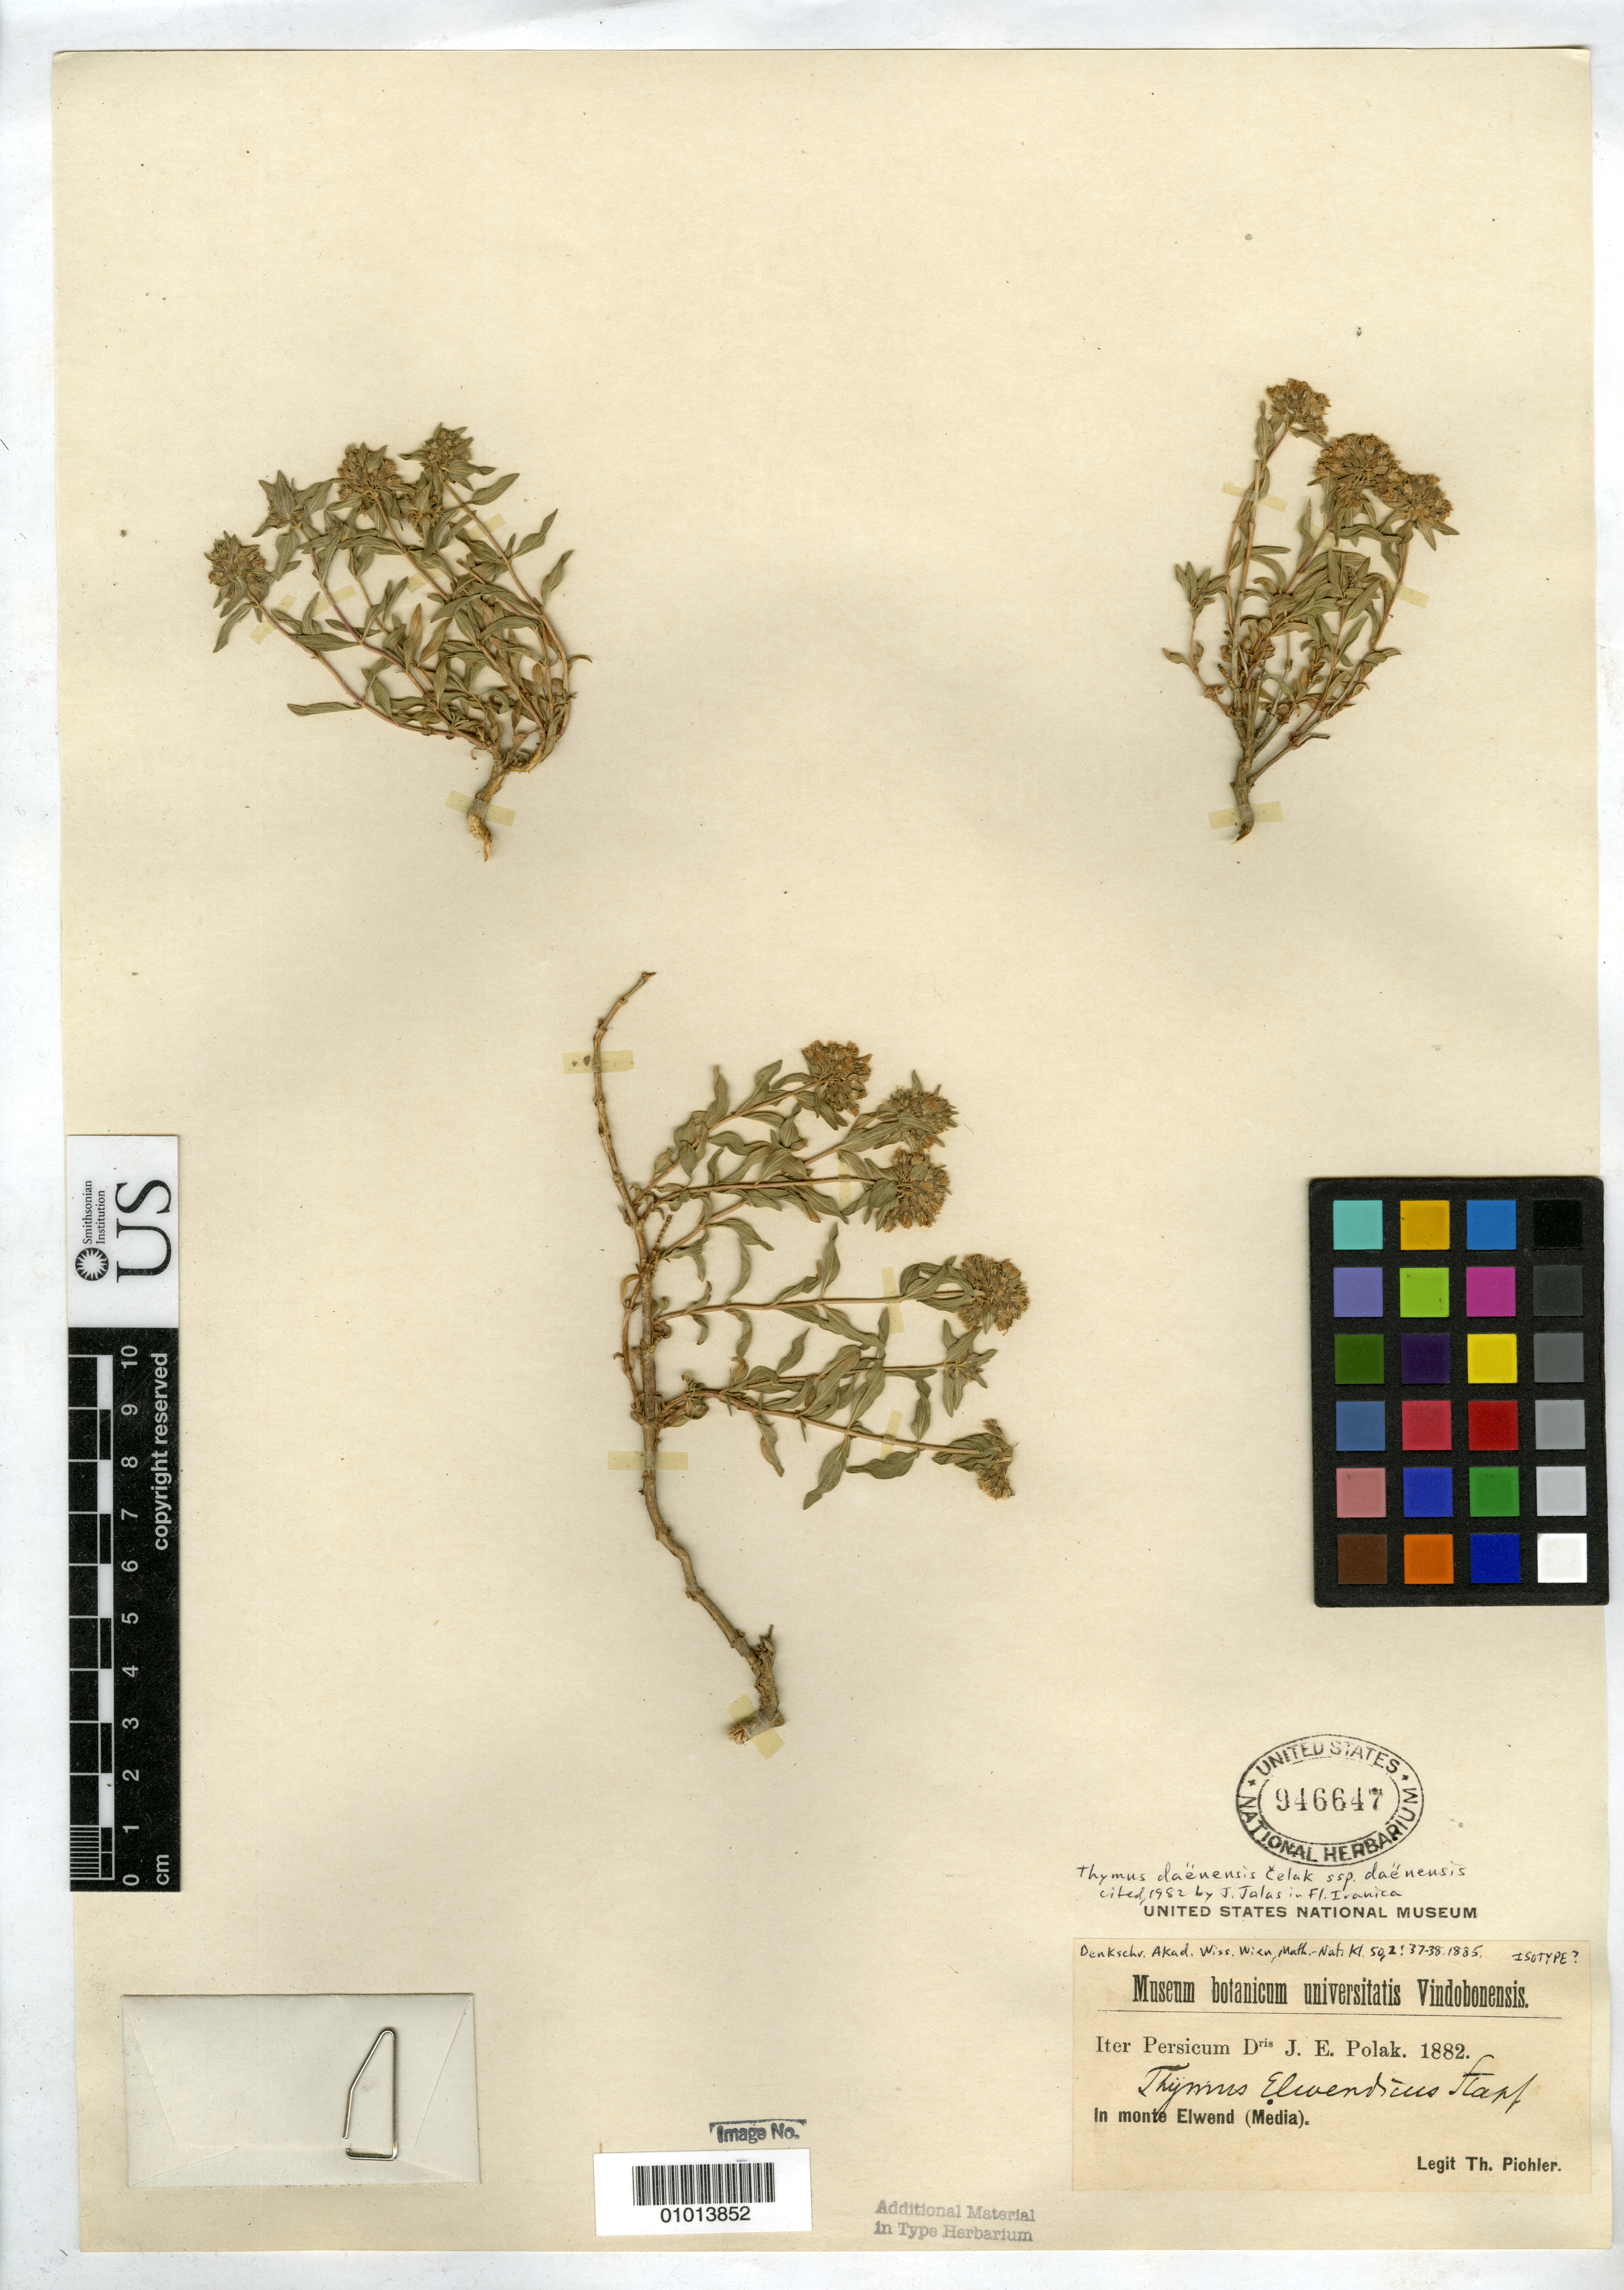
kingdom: Plantae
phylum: Tracheophyta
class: Magnoliopsida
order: Lamiales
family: Lamiaceae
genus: Thymus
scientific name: Thymus elwendicus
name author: Stapf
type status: Isotype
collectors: T. Pichler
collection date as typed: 1882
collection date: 1882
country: Iran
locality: In monte Elwend.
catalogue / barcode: US 946647